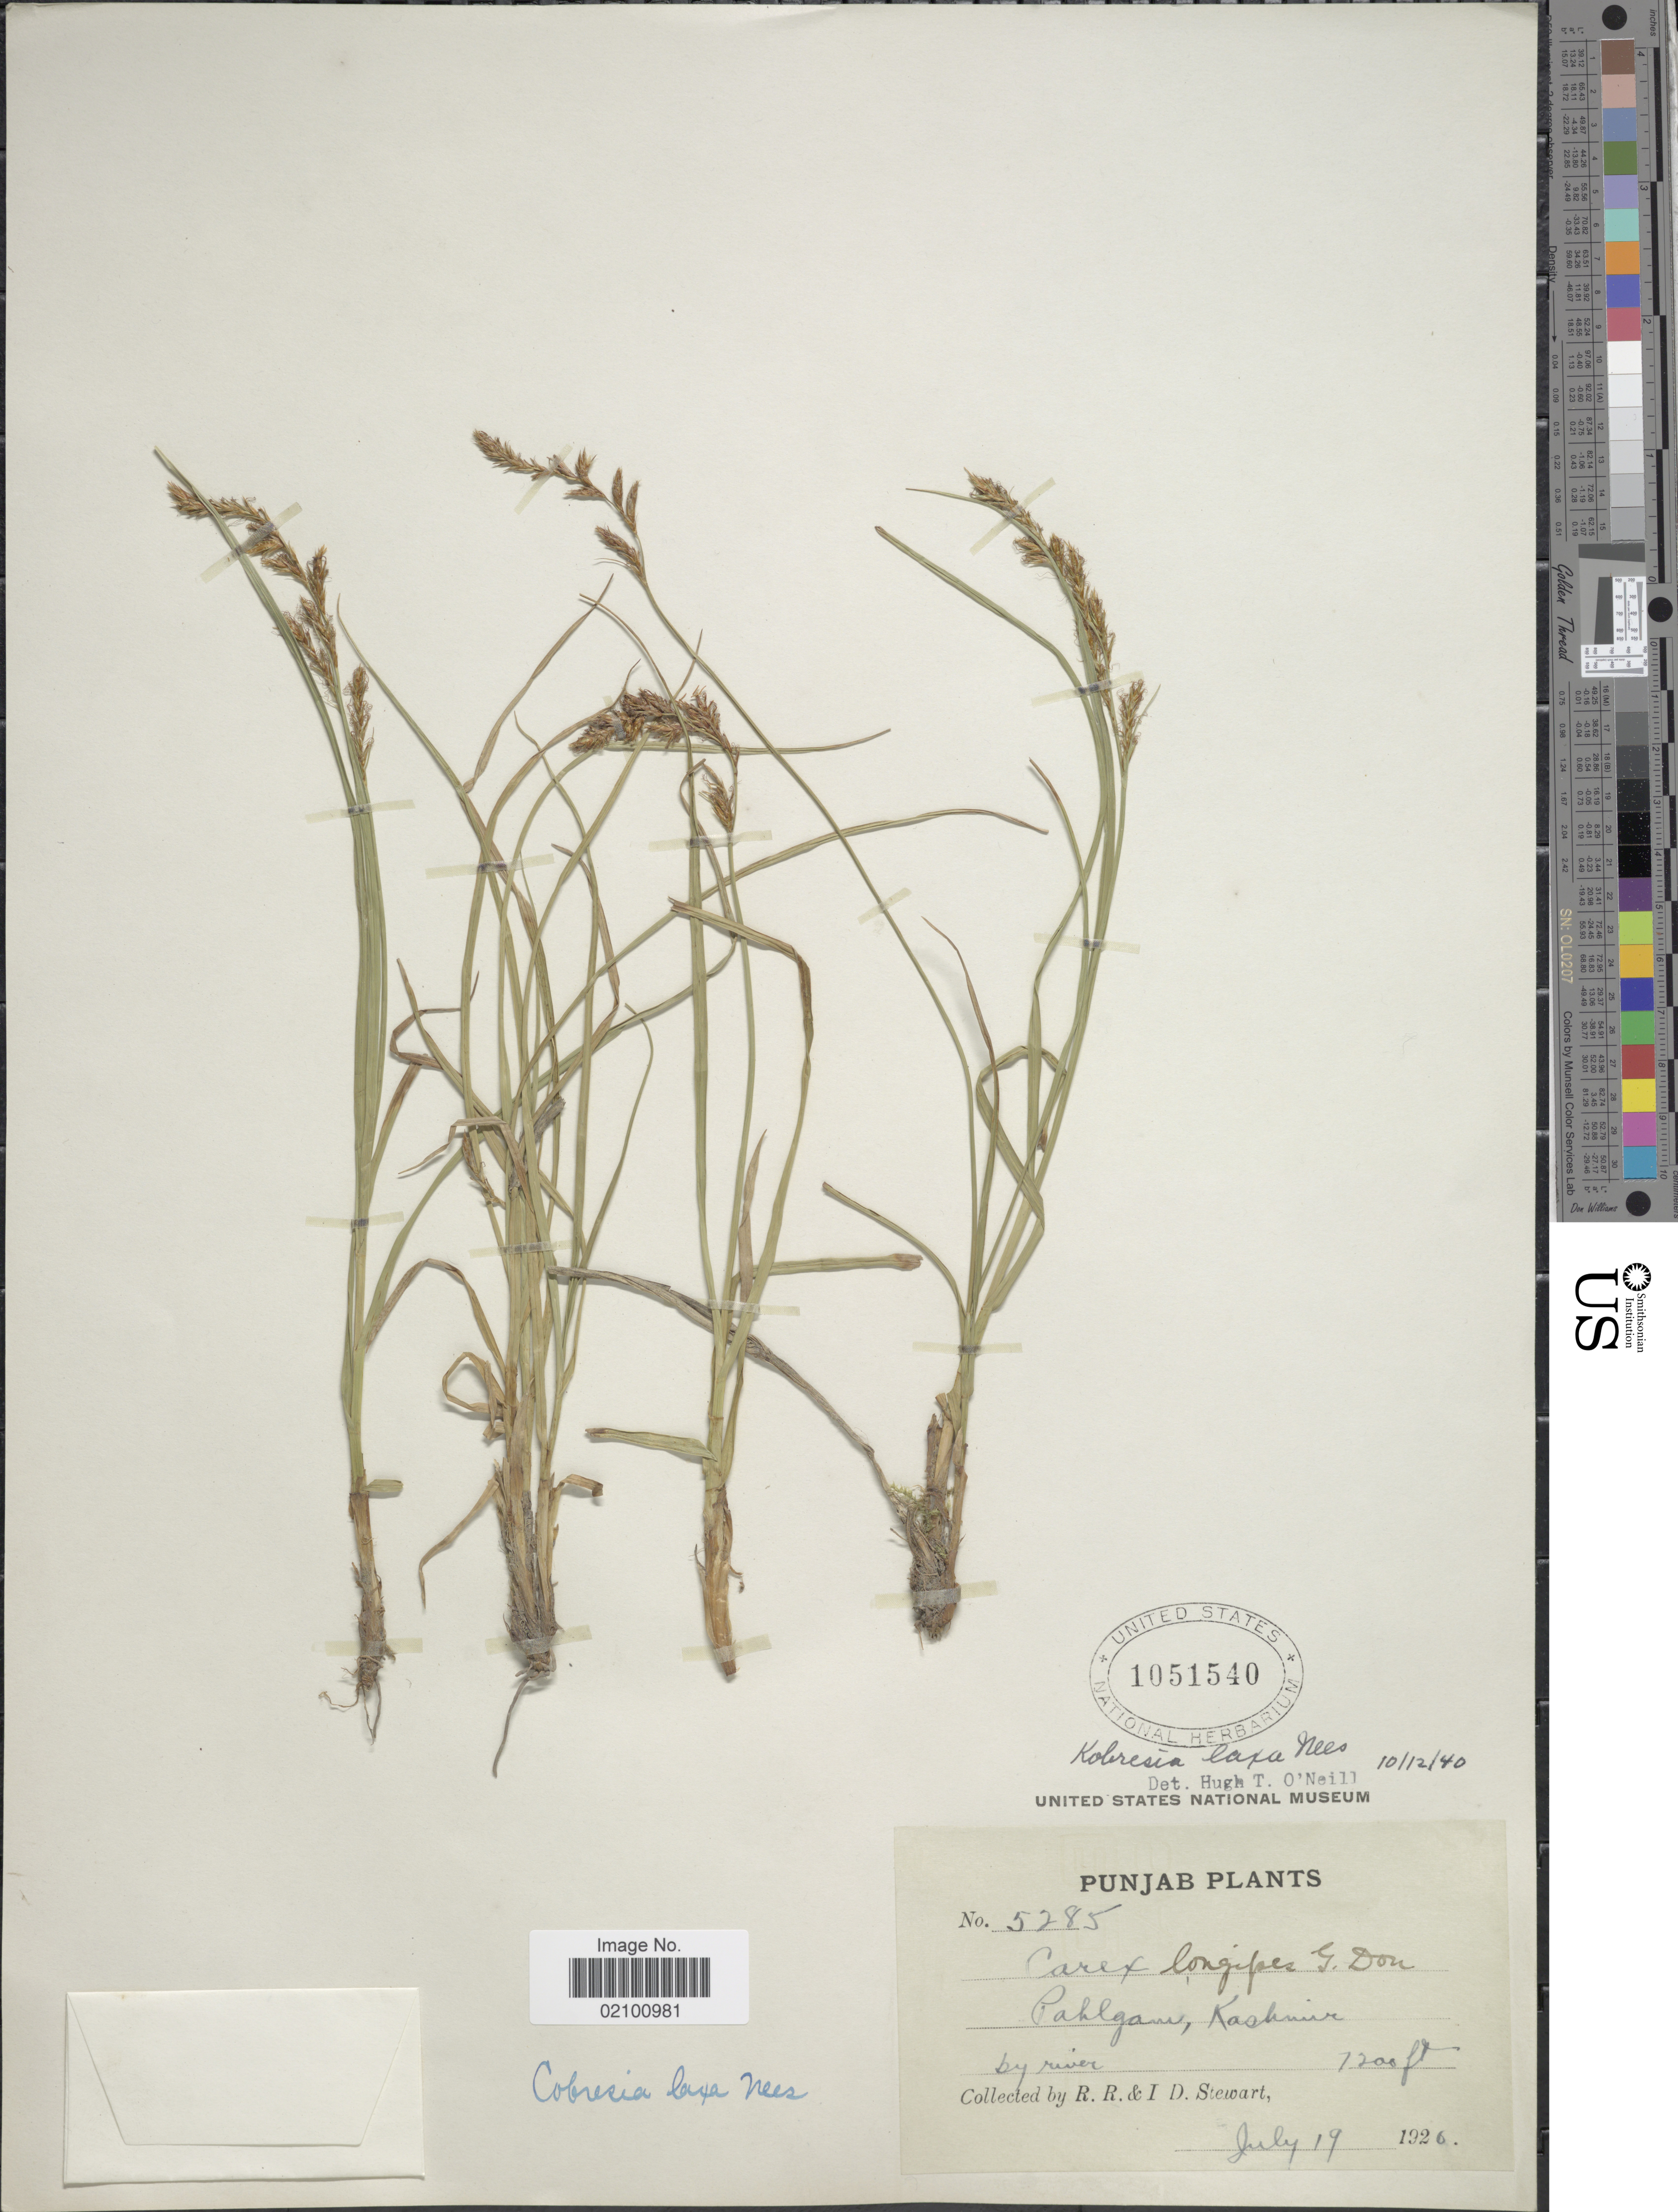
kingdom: Plantae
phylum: Tracheophyta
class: Liliopsida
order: Poales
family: Cyperaceae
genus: Carex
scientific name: Carex pseudolaxa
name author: (C.B. Clarke) O. Yano & S.R. Zhang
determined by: Strong, M. T., (US), Smithsonian Institution - National Museum of Natural History (UNITED STATES)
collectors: R. R. Stewart & I. Stewart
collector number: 5285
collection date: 1926-07-19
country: India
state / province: Jammu and Kashmir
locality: Pahlgam, Kashmir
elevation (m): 2195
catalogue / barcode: US 1051540